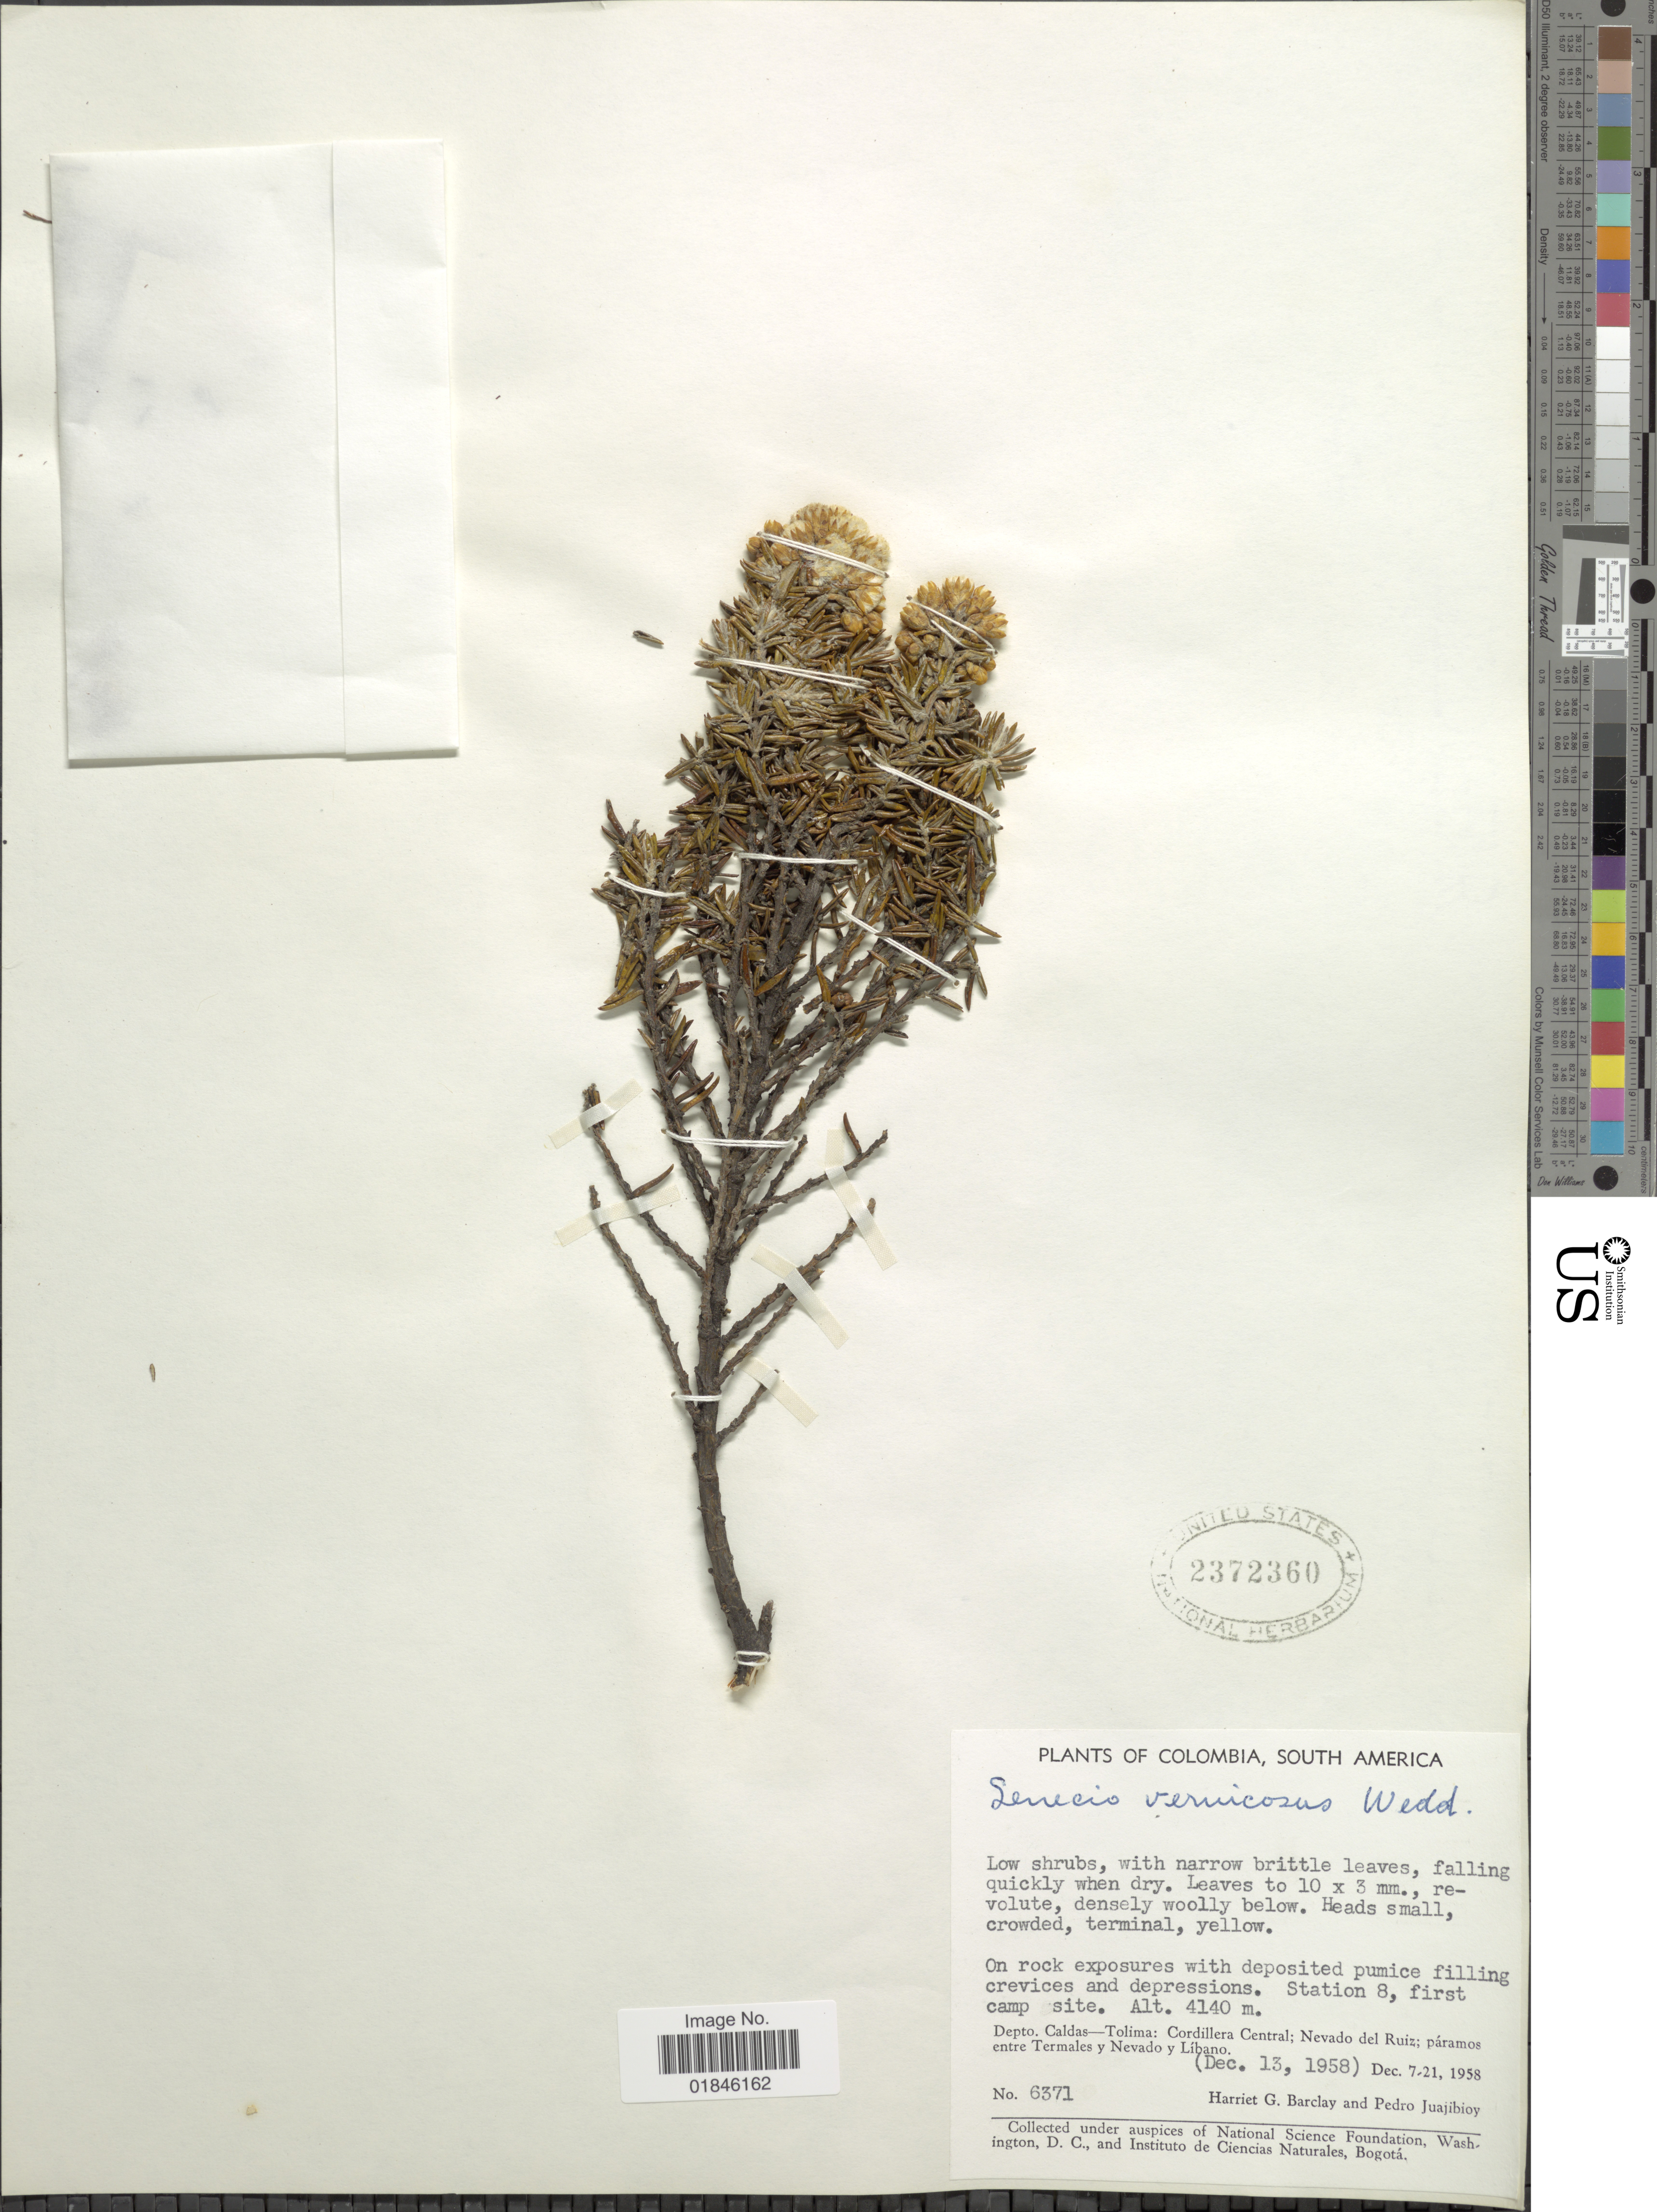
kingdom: Plantae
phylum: Tracheophyta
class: Magnoliopsida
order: Asterales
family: Asteraceae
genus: Pentacalia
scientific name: Pentacalia vernicosa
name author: (Sch. Bip. ex Wedd.) Cuatrec.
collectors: H. G. Barclay & P. Juajibioy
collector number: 6371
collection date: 1958-12-13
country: Colombia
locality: Depto. Caldas-Tolima: Cordillera Central; Nevado del Ruiz; páramos entre Termales y Nevado y Libano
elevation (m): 4140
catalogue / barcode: US 2372360